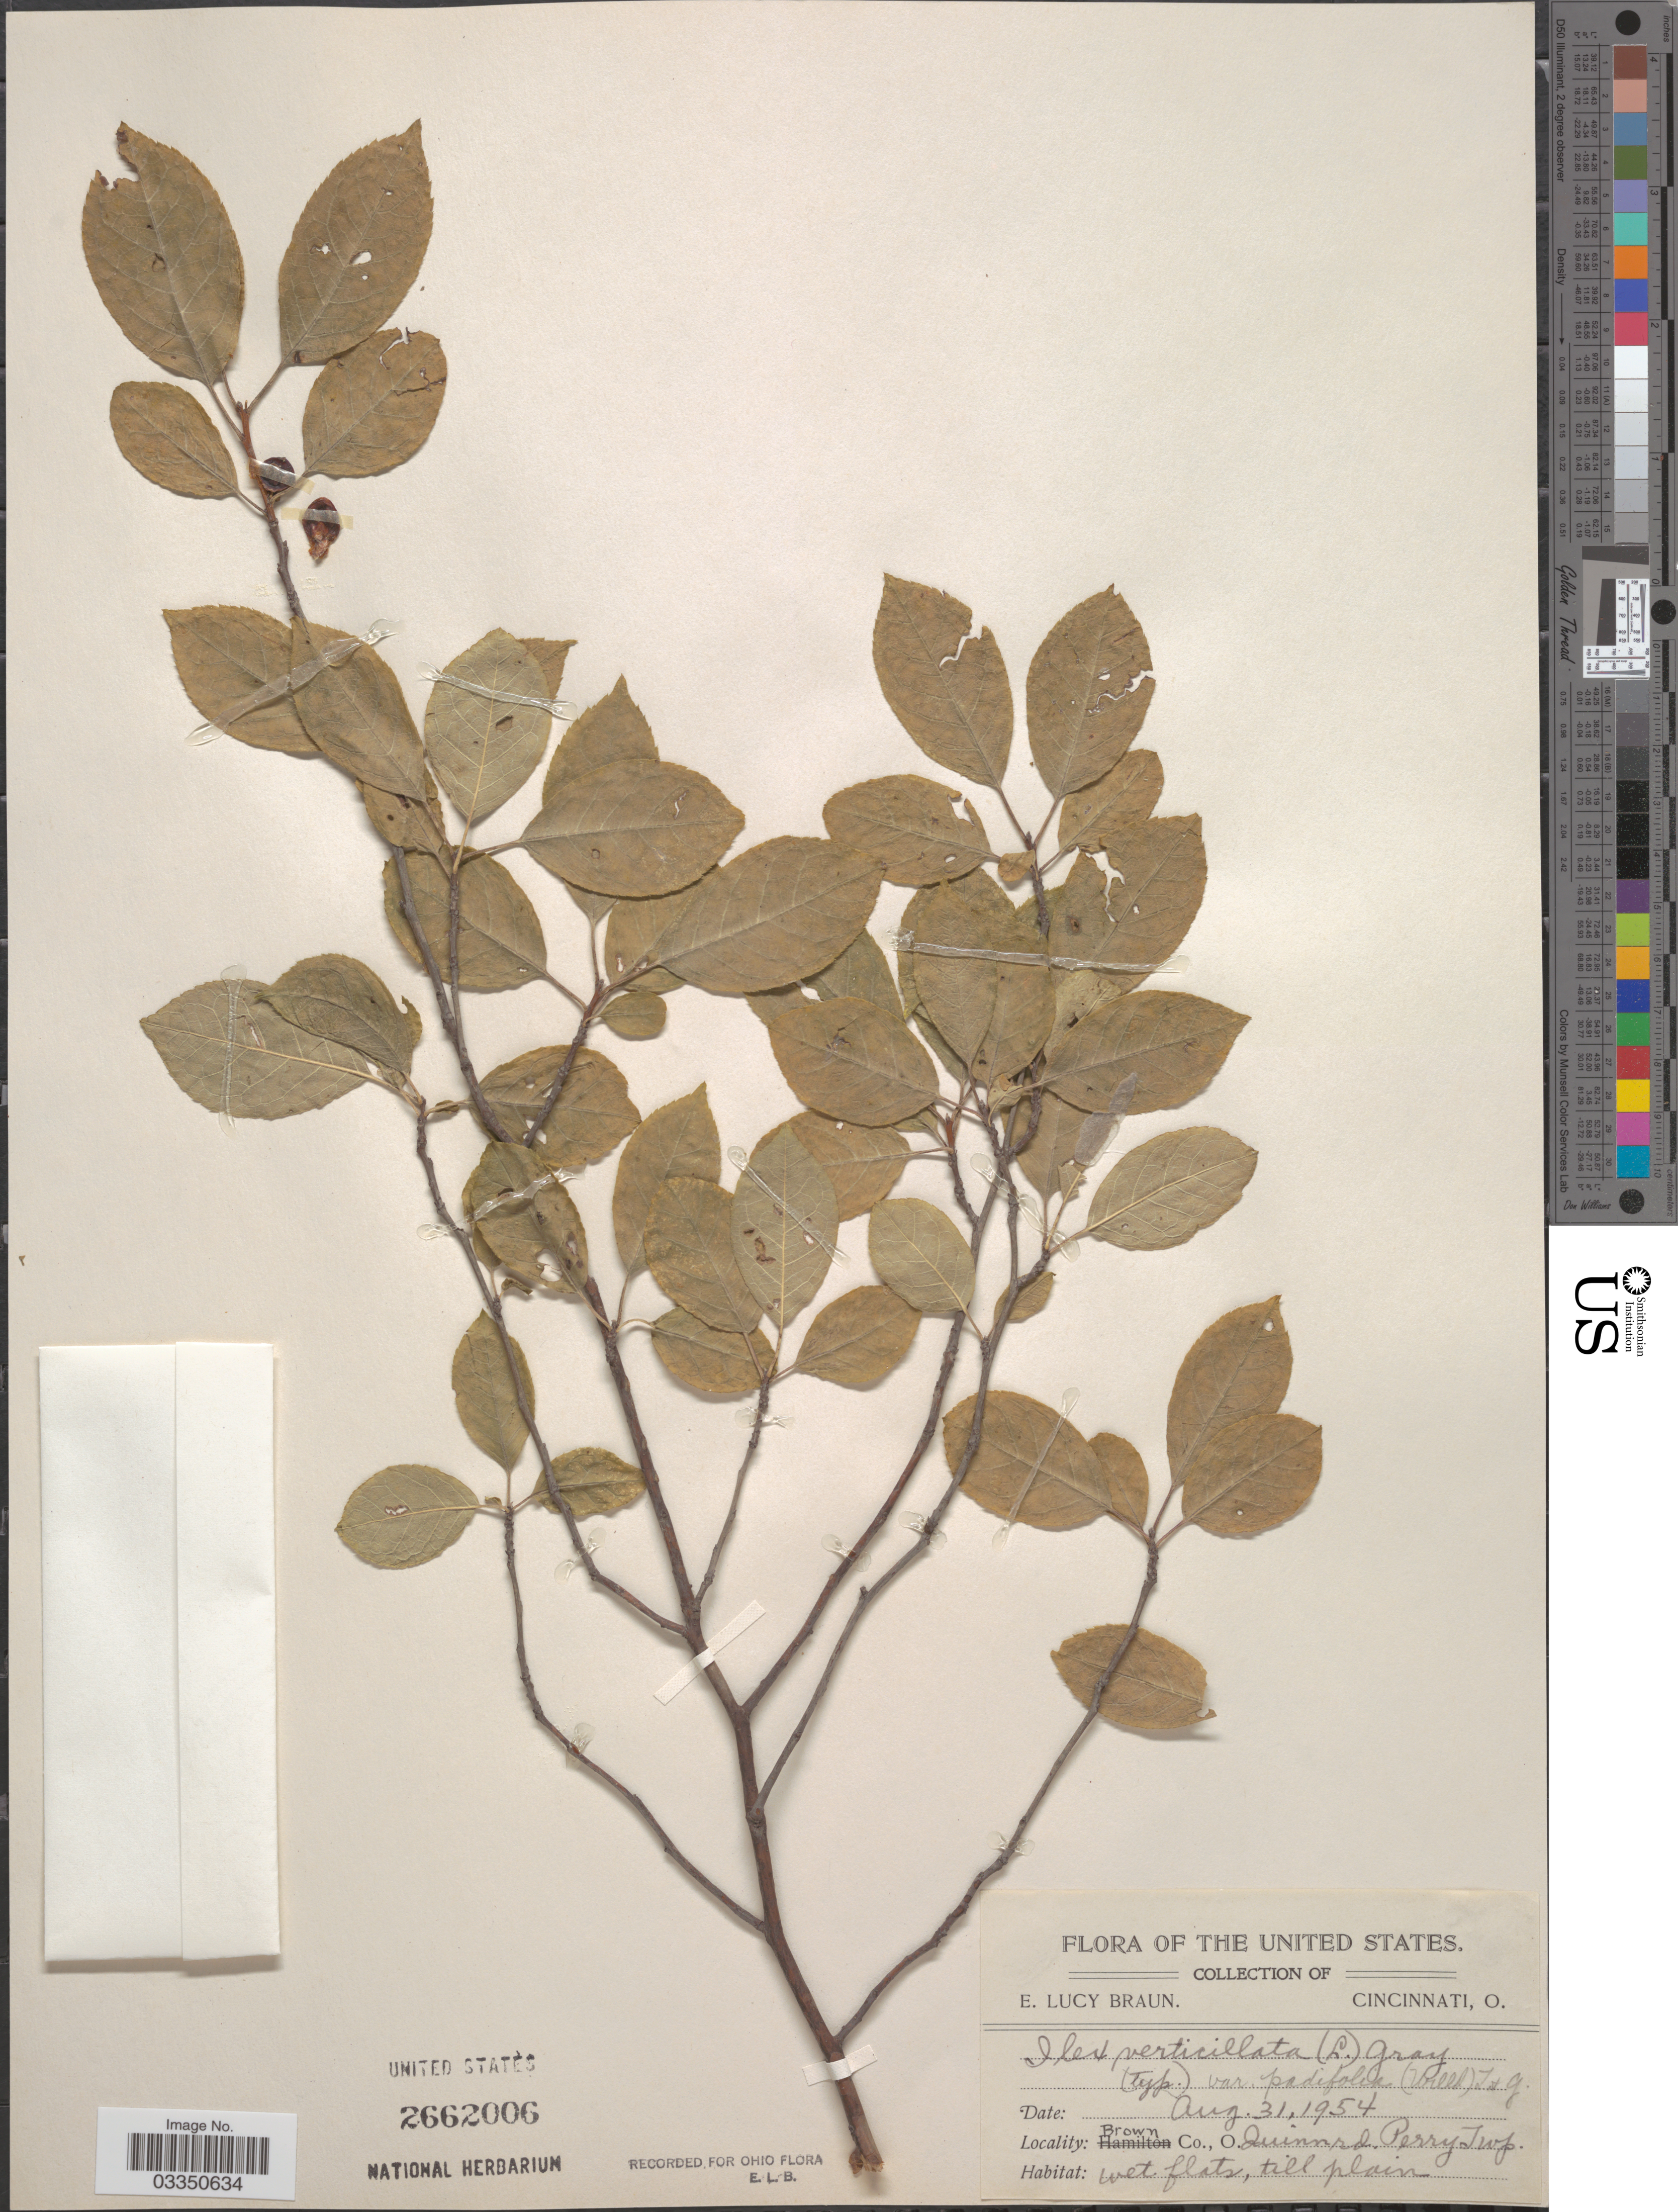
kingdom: Plantae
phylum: Tracheophyta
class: Magnoliopsida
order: Aquifoliales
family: Aquifoliaceae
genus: Ilex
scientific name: Ilex verticillata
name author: (L.) A. Gray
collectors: E. L. Braun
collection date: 1954-08-31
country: United States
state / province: Ohio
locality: Brown Co., Quinn rd. Perry Twp.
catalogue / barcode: US 2662006